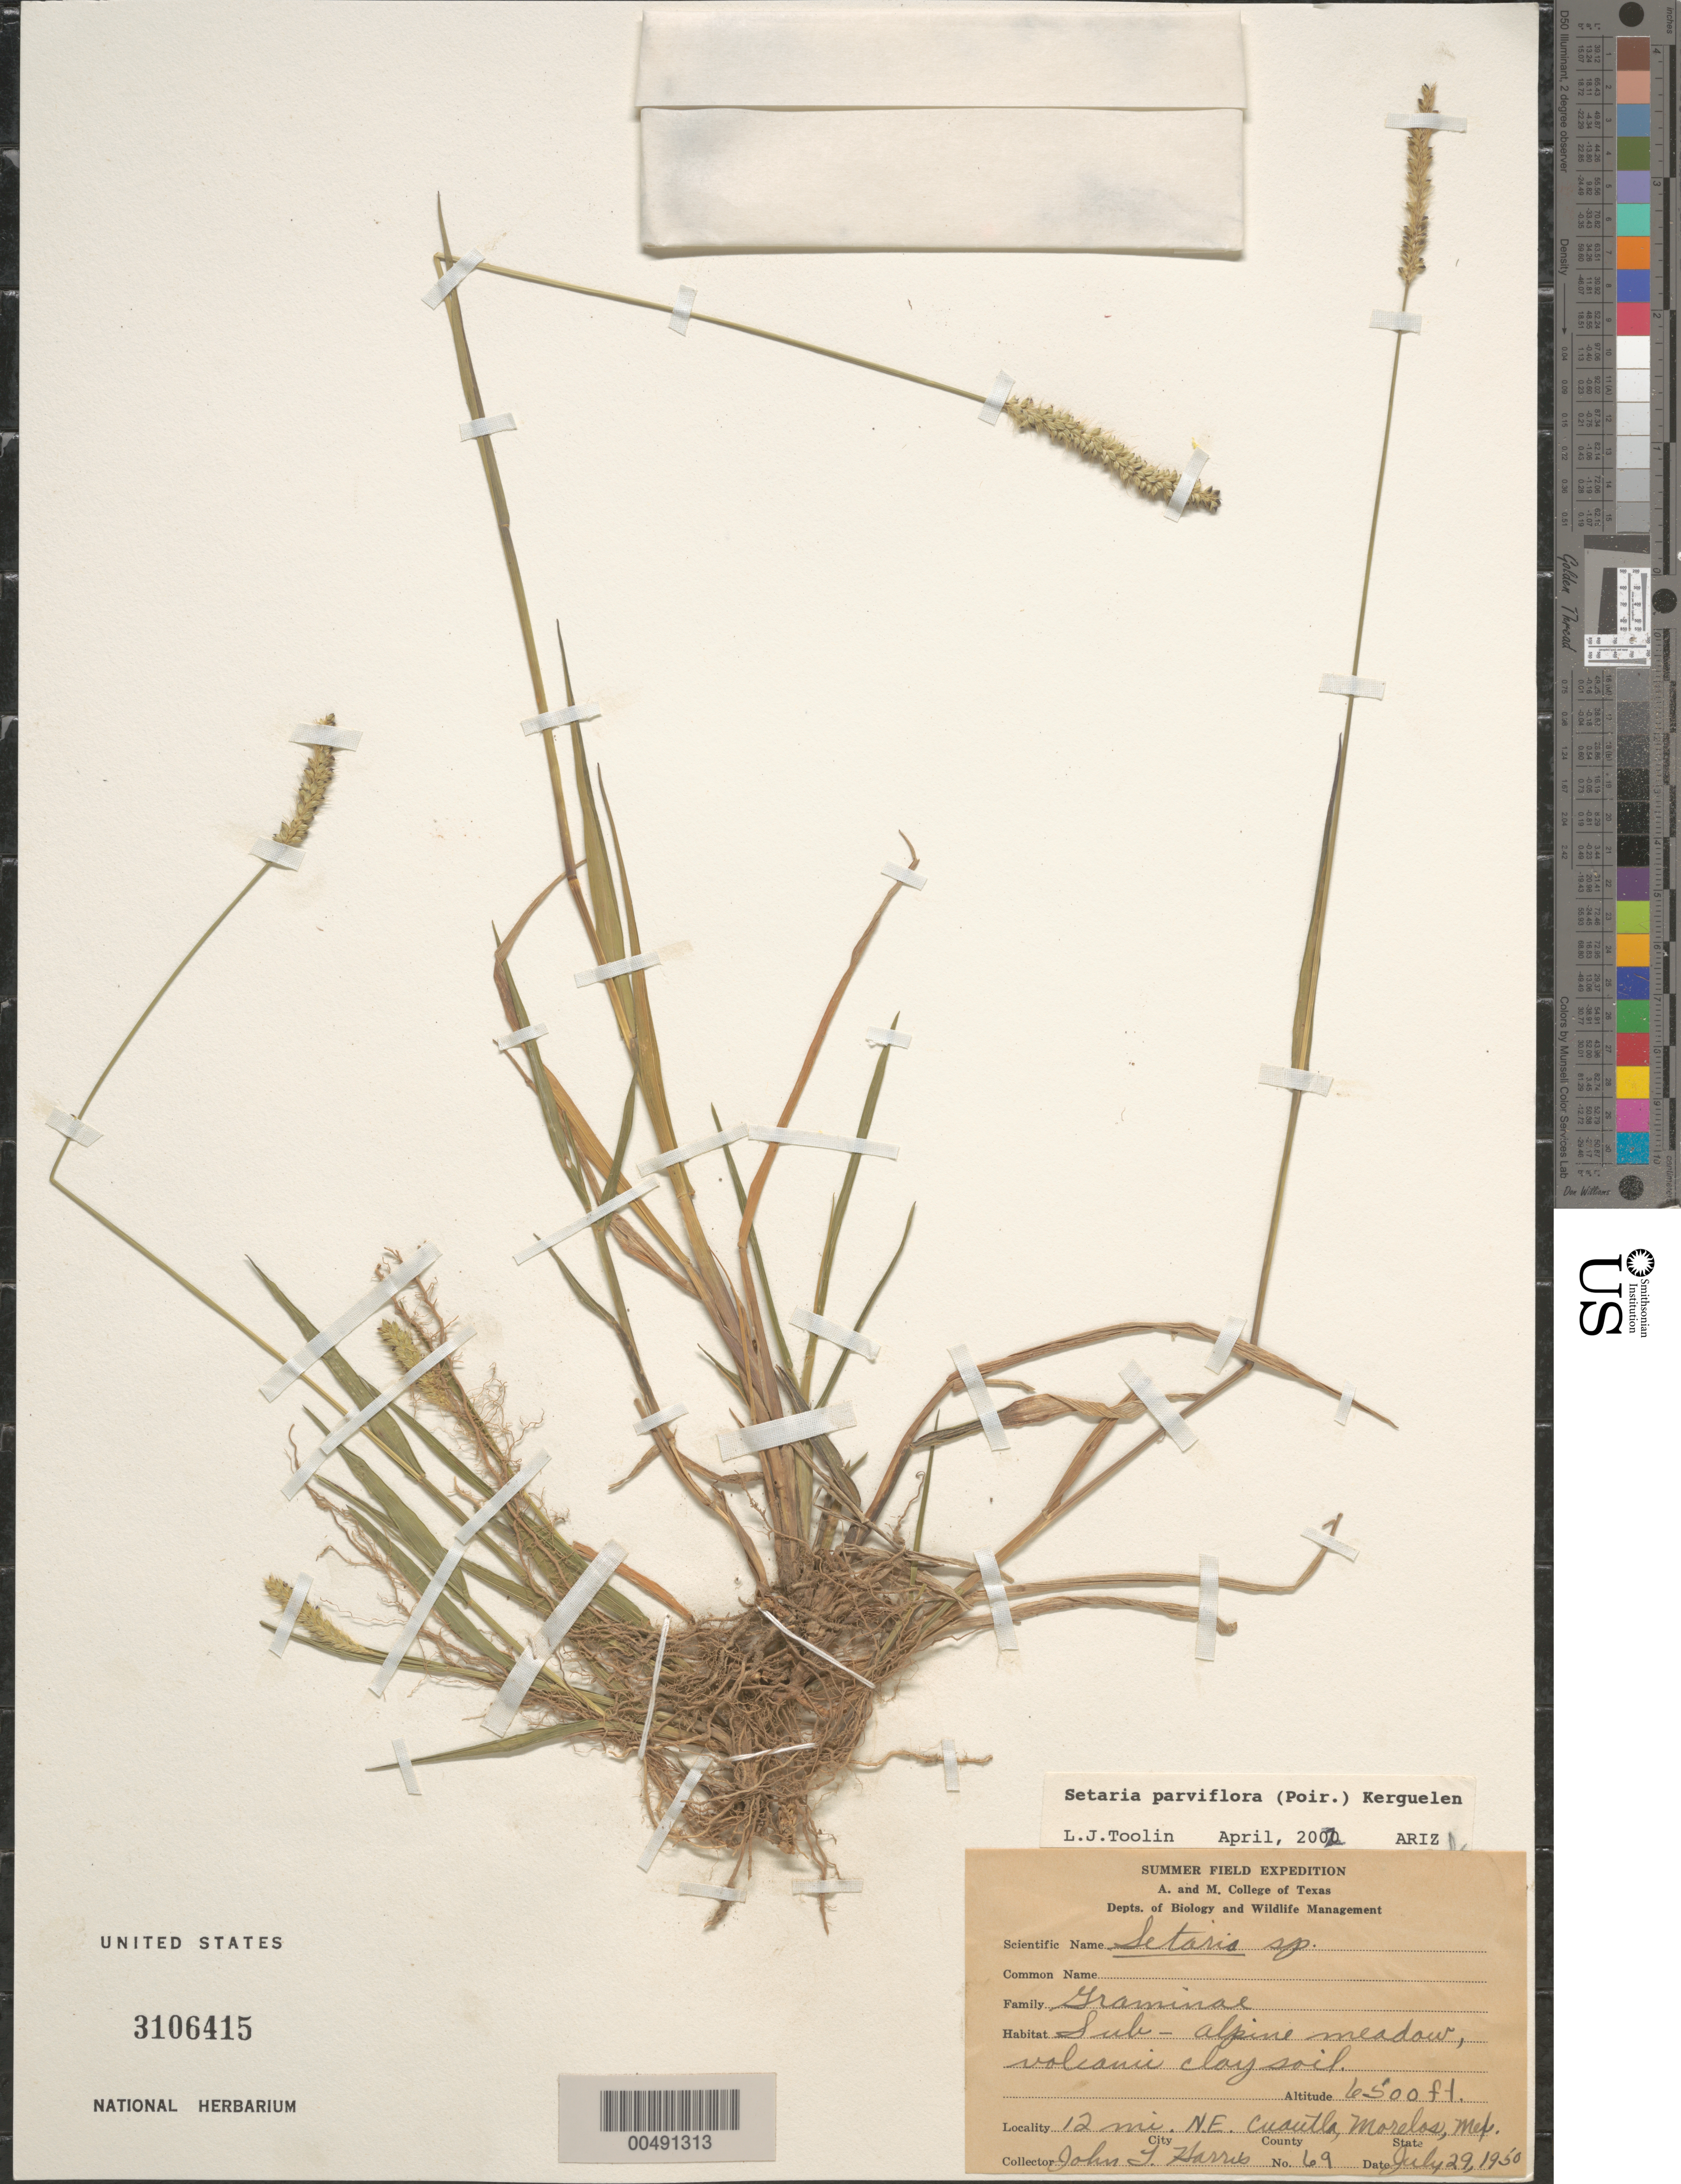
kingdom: Plantae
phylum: Tracheophyta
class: Liliopsida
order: Poales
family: Poaceae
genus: Setaria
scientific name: Setaria sp.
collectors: J. T. Harris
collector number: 69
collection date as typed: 29 Jul 1950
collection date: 1950-07-29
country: Mexico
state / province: Morelos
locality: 12 mi NE of Cuautla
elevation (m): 1981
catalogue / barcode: US 3106415